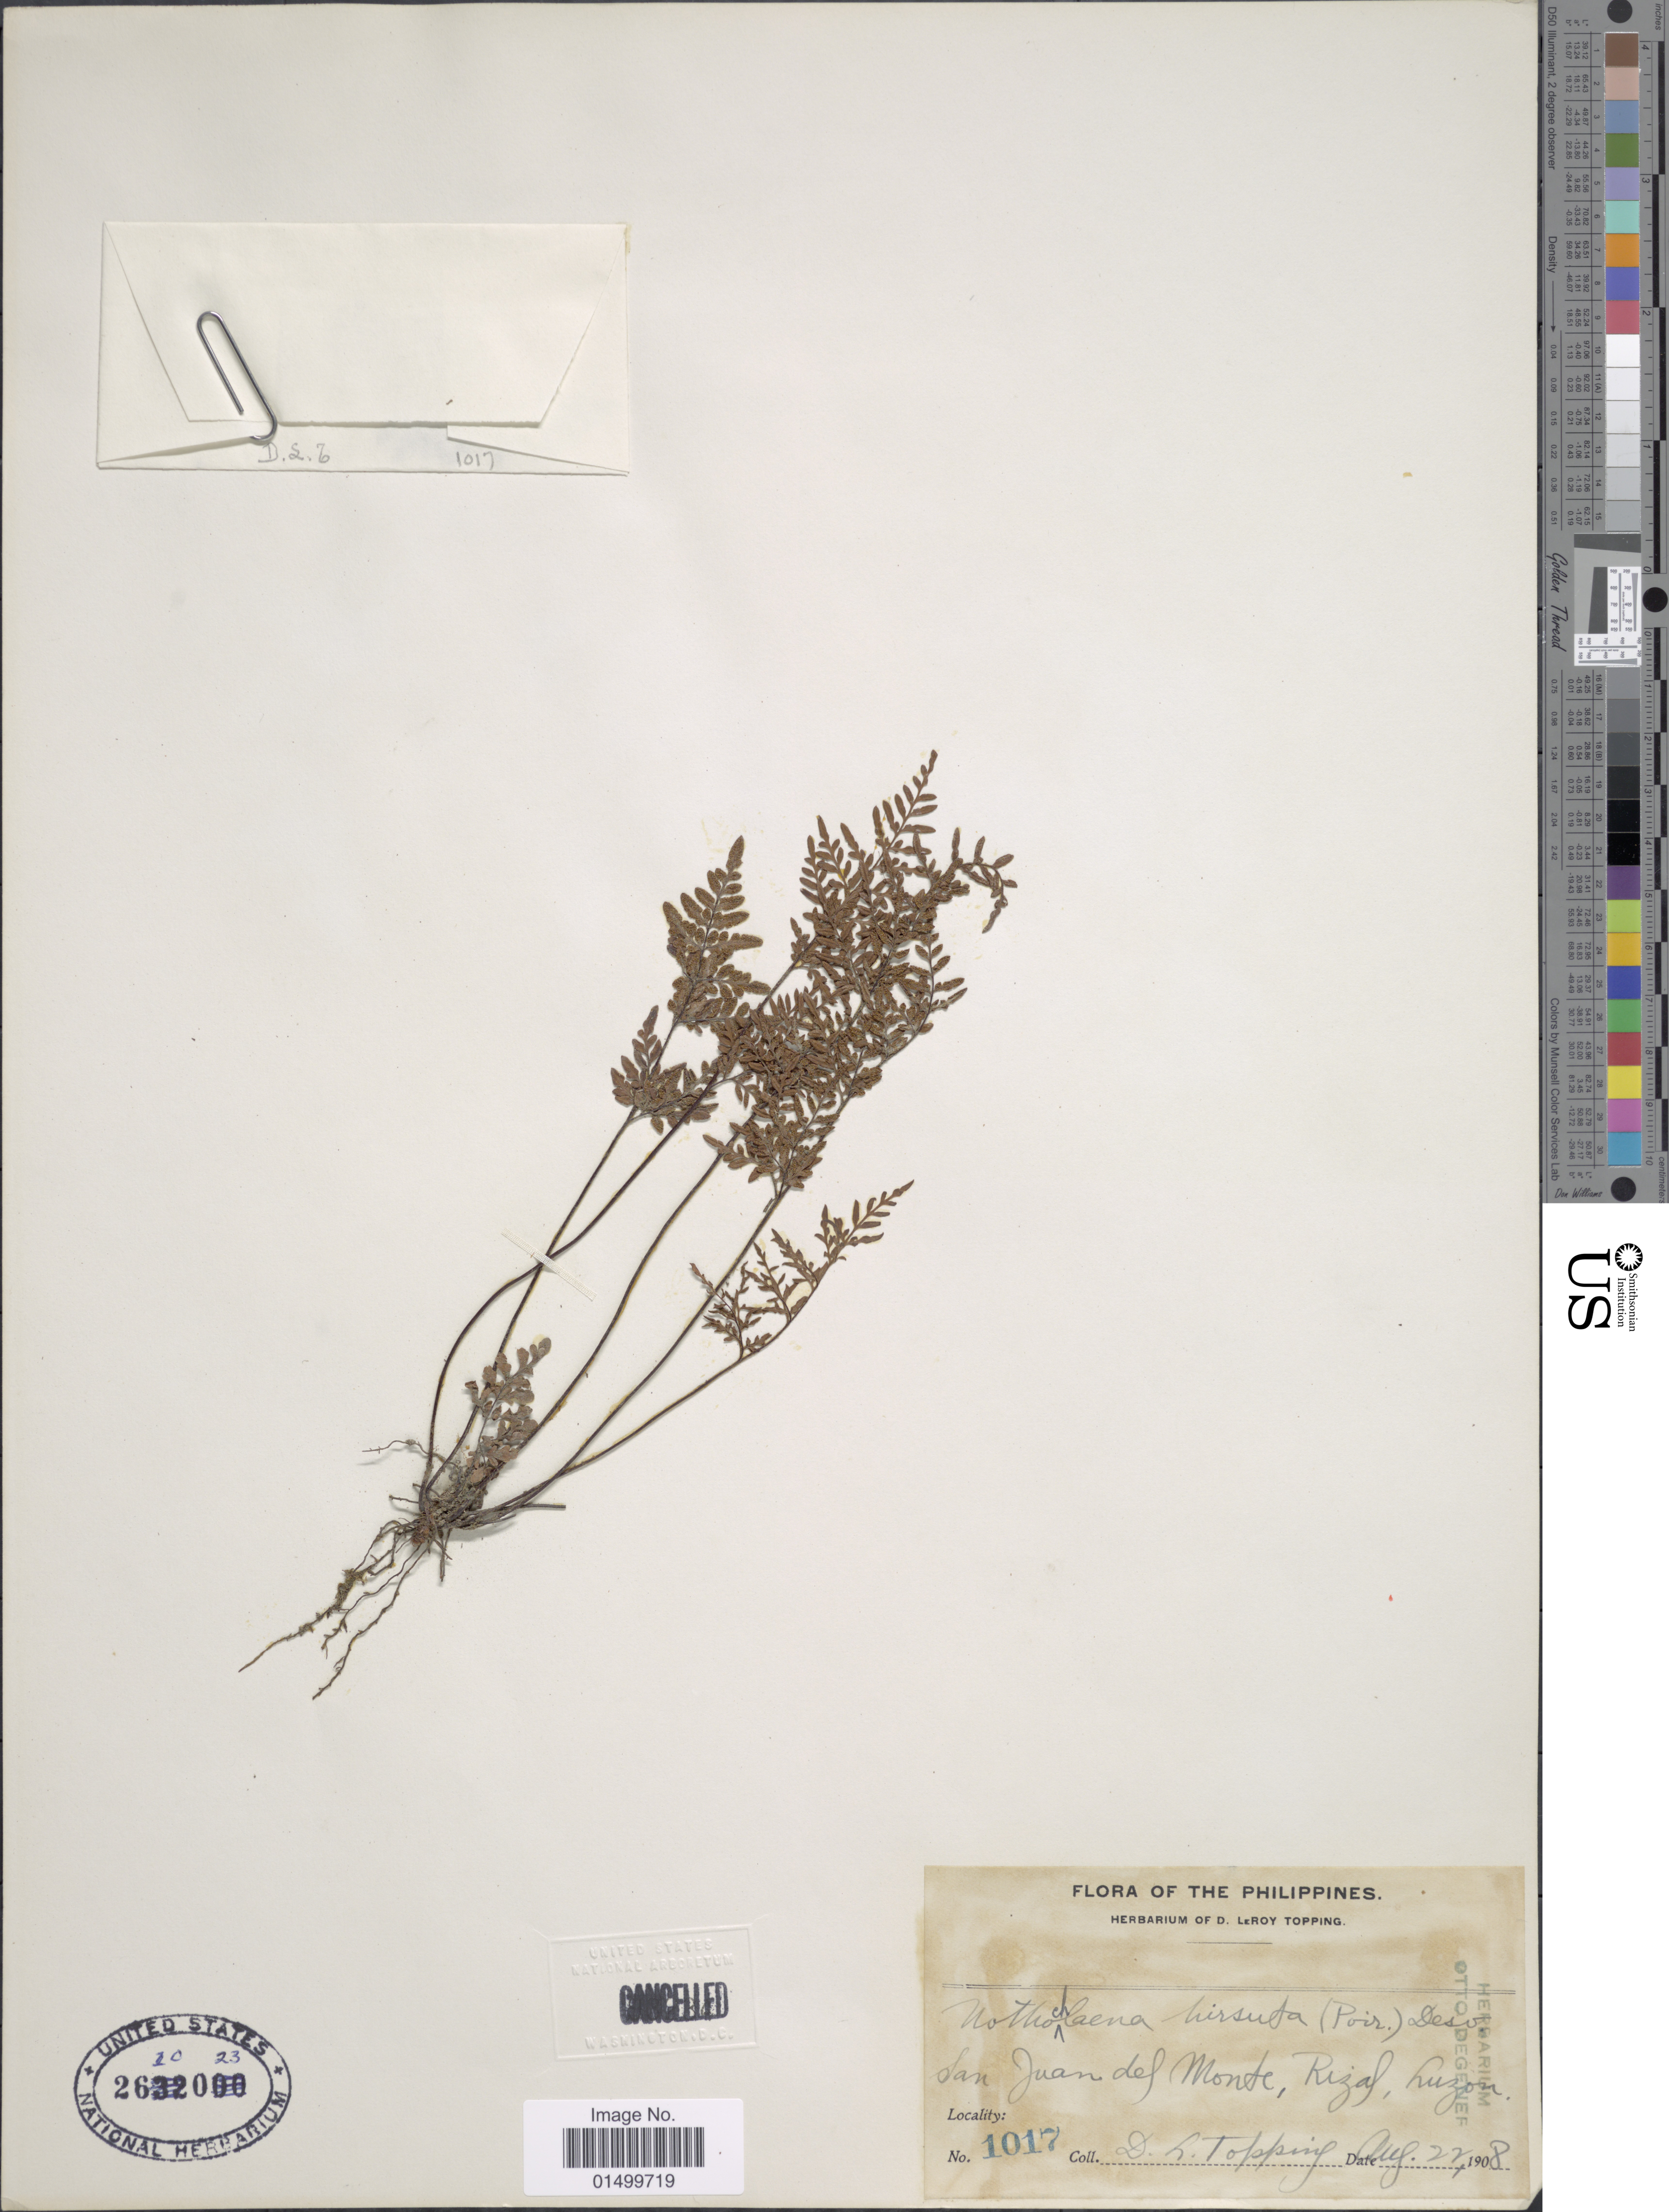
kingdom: Plantae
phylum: Tracheophyta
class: Polypodiopsida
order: Polypodiales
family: Pteridaceae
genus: Cheilanthes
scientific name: Cheilanthes hirsuta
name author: Link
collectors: D. L. Topping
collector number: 1017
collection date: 1908-08-22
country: Philippines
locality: San Juan del Monte, Rizal Luzon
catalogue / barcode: US 2610023